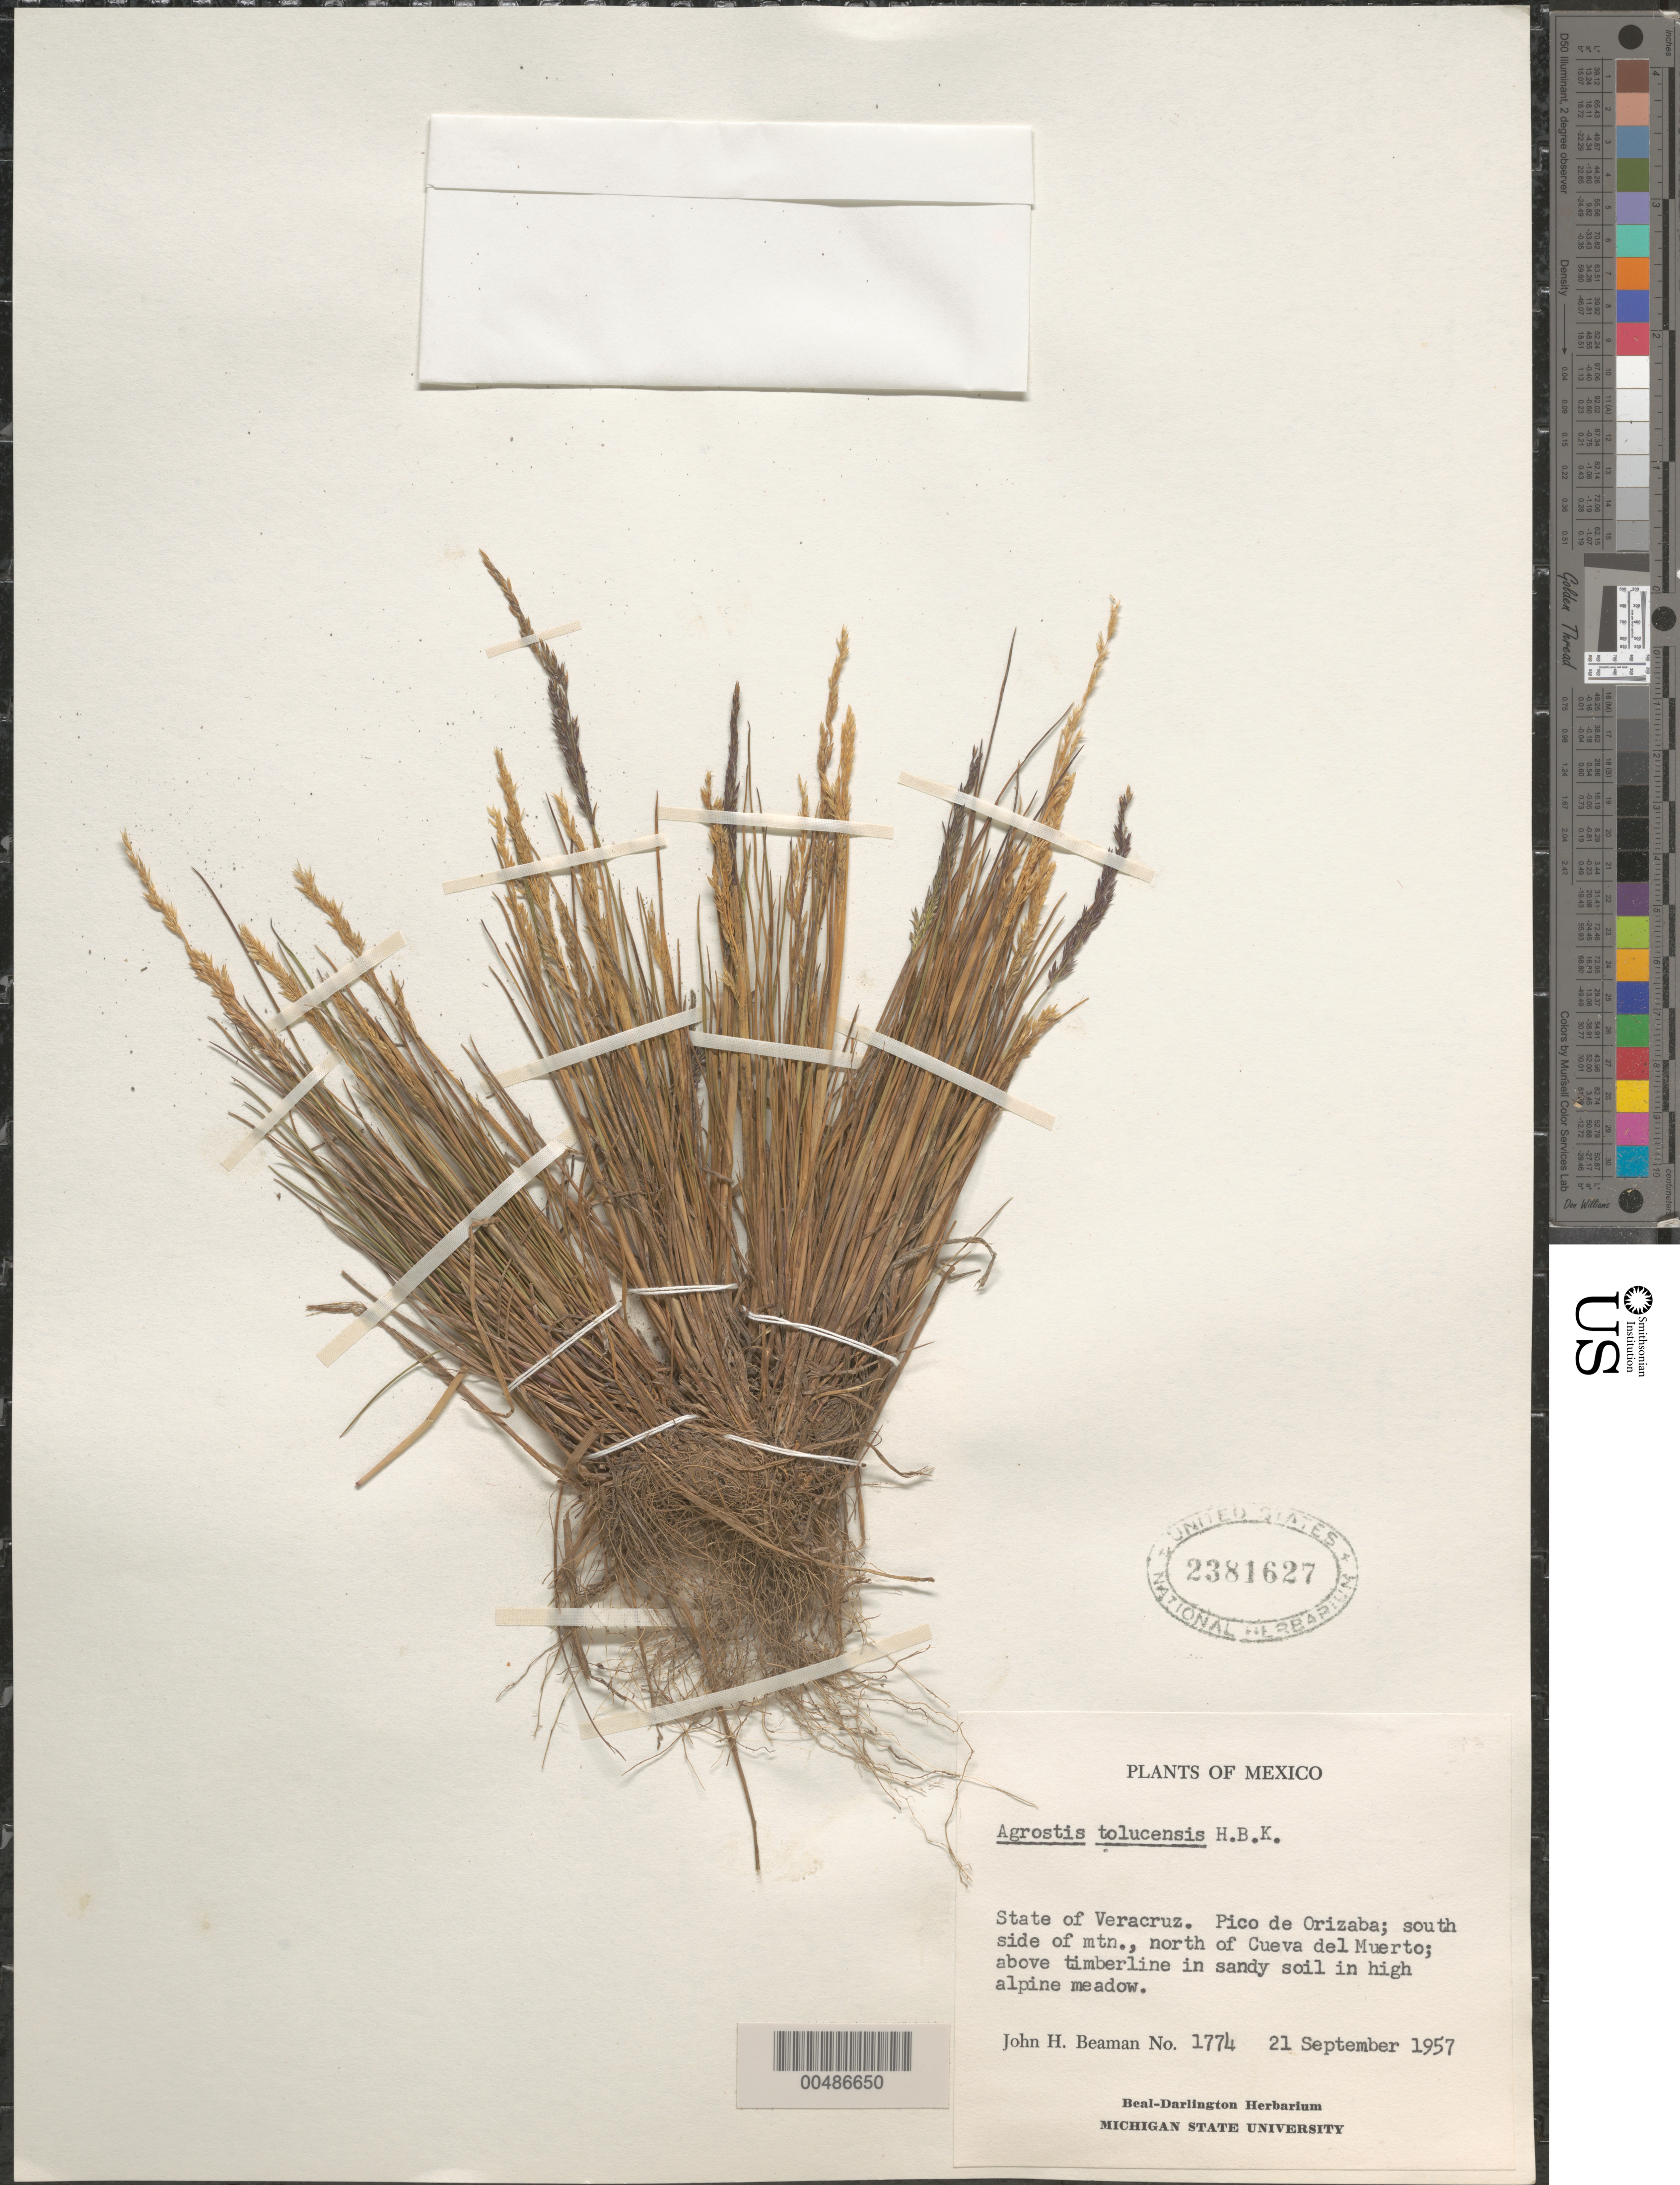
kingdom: Plantae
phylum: Tracheophyta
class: Liliopsida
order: Poales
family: Poaceae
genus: Agrostis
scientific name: Agrostis tolucensis Kunth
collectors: J. H. Beaman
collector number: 1774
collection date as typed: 21 Sep 1957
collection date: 1957-09-21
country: Mexico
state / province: Veracruz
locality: Pico de Orizaba; S side of mtn, N of Cueva del Muerto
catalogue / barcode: US 2381627